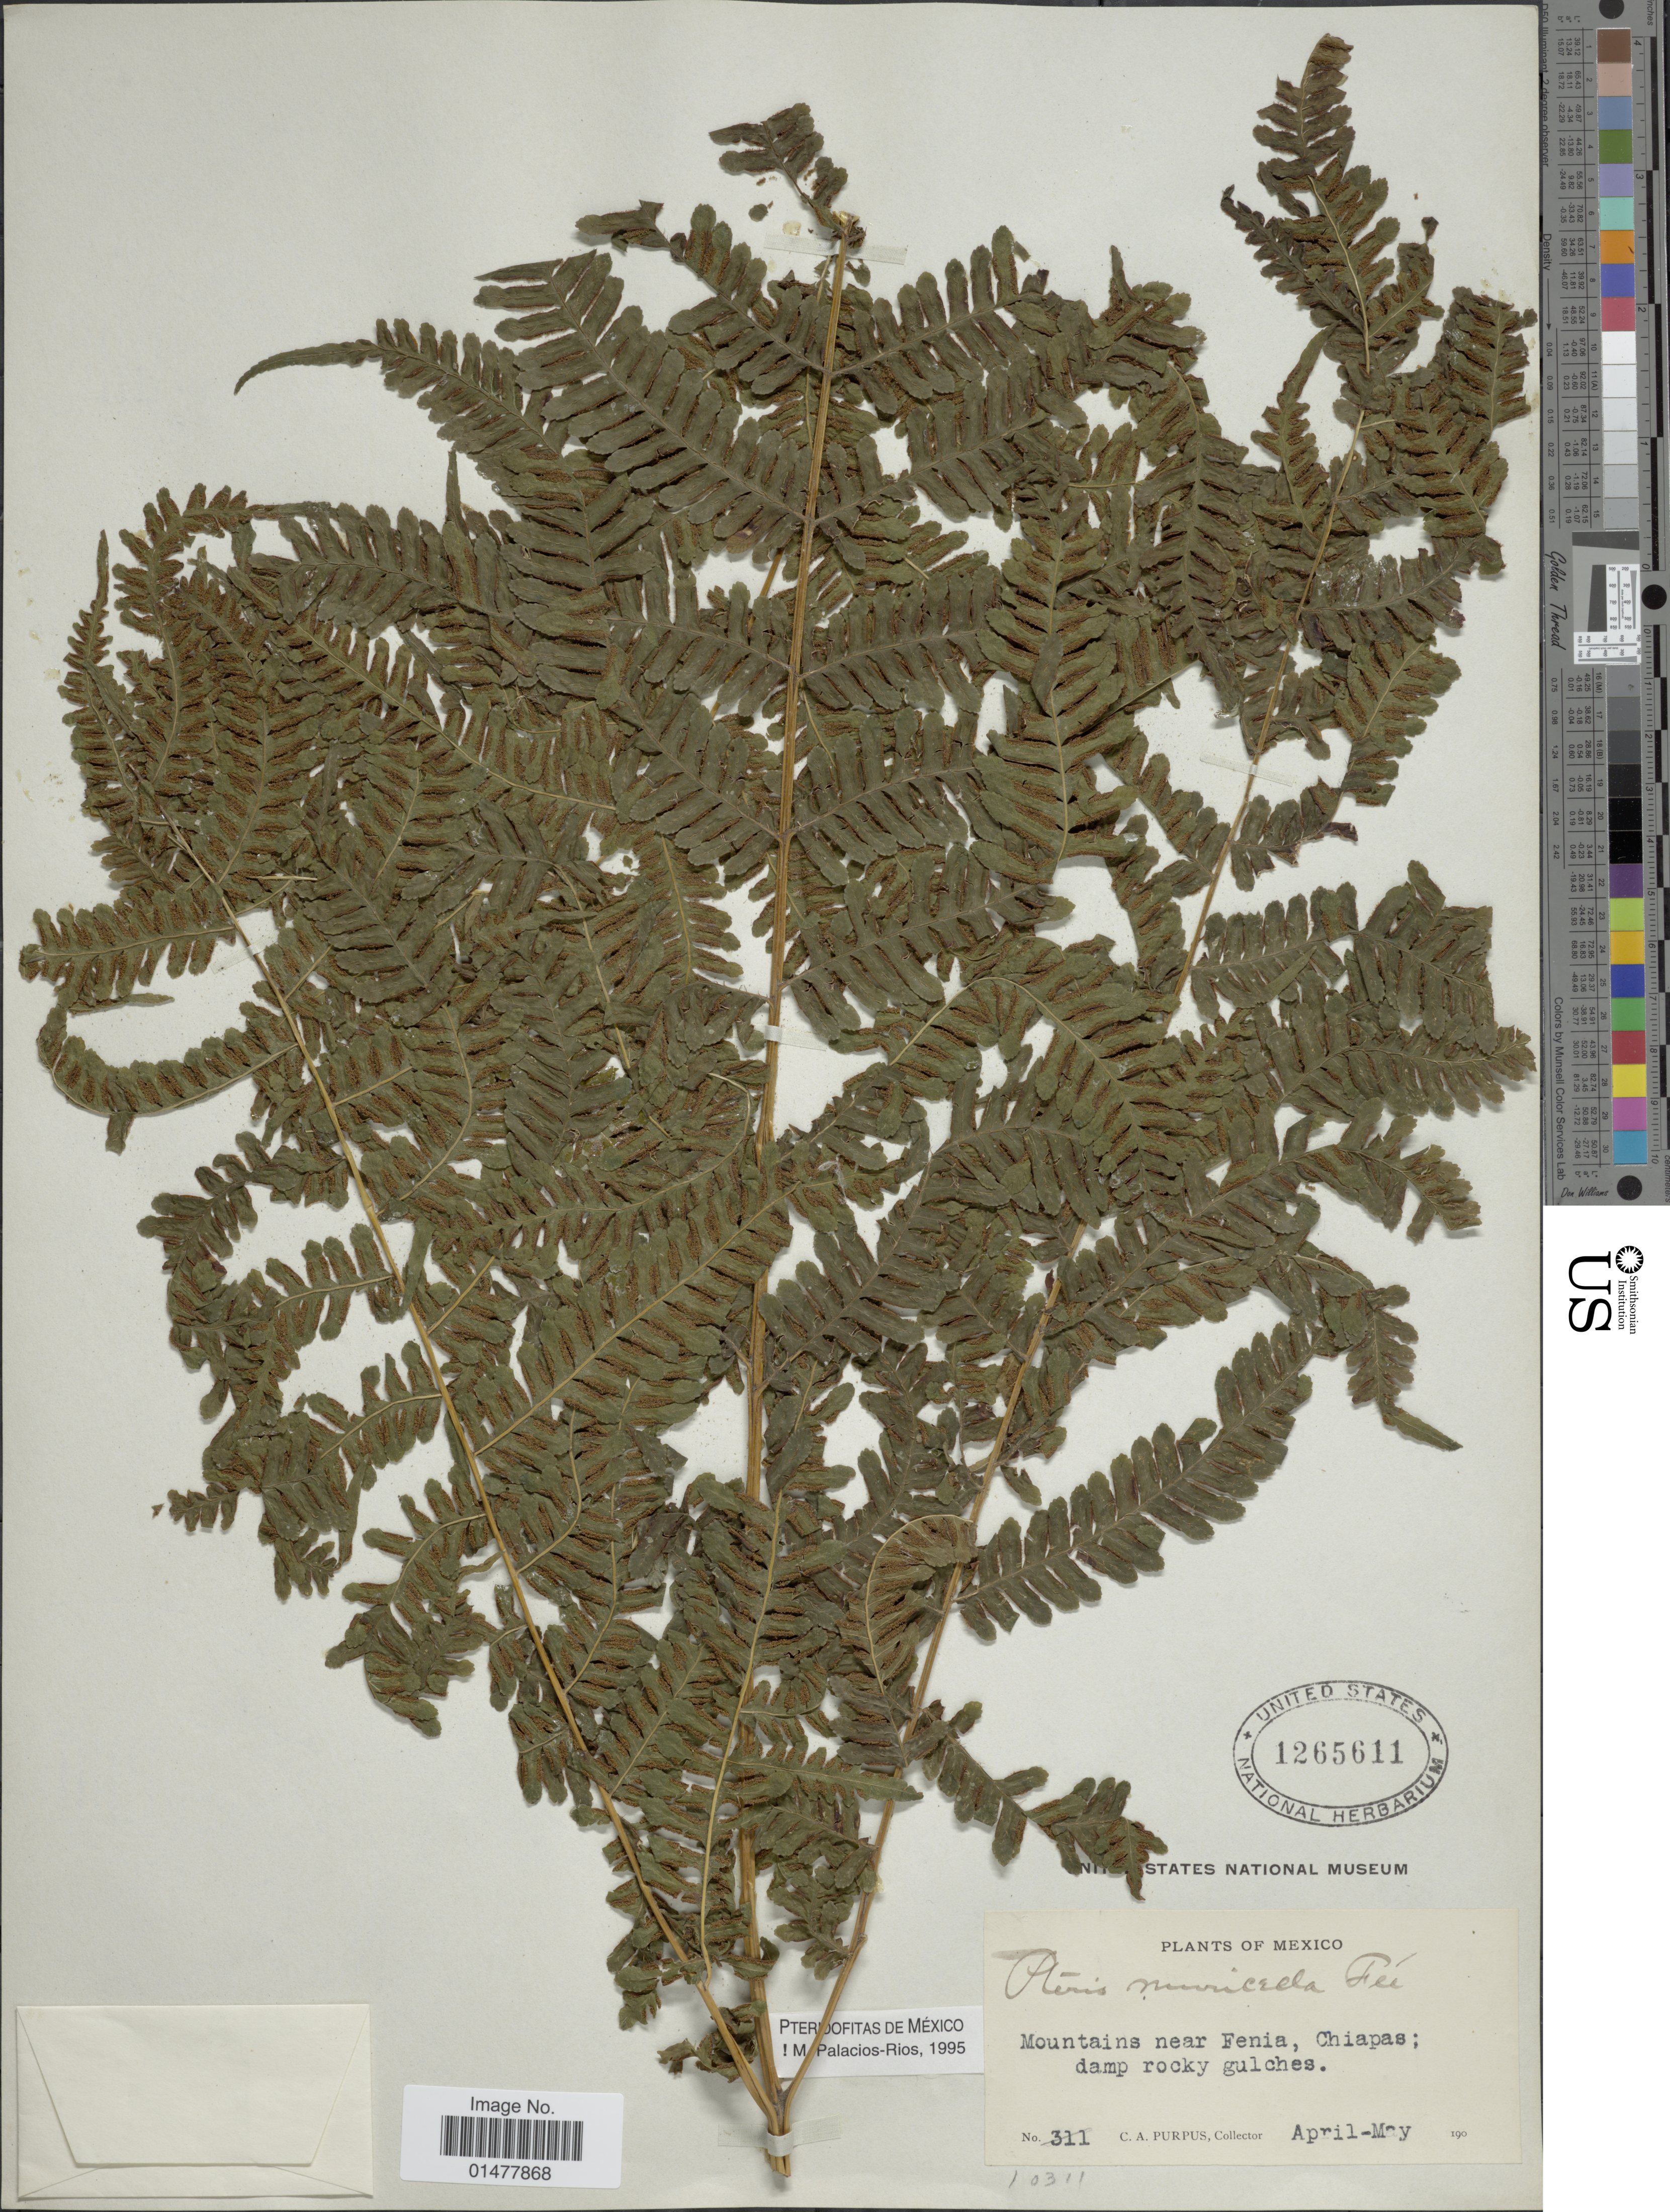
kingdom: Plantae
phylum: Tracheophyta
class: Polypodiopsida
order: Polypodiales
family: Pteridaceae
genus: Pteris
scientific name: Pteris muricella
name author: Fée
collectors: C. A. Purpus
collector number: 10311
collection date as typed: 190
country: Mexico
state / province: Chiapas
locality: Plants of Mexico, mountains near Fenia, Chiapas, damp rocky gulches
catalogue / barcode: US 1265611